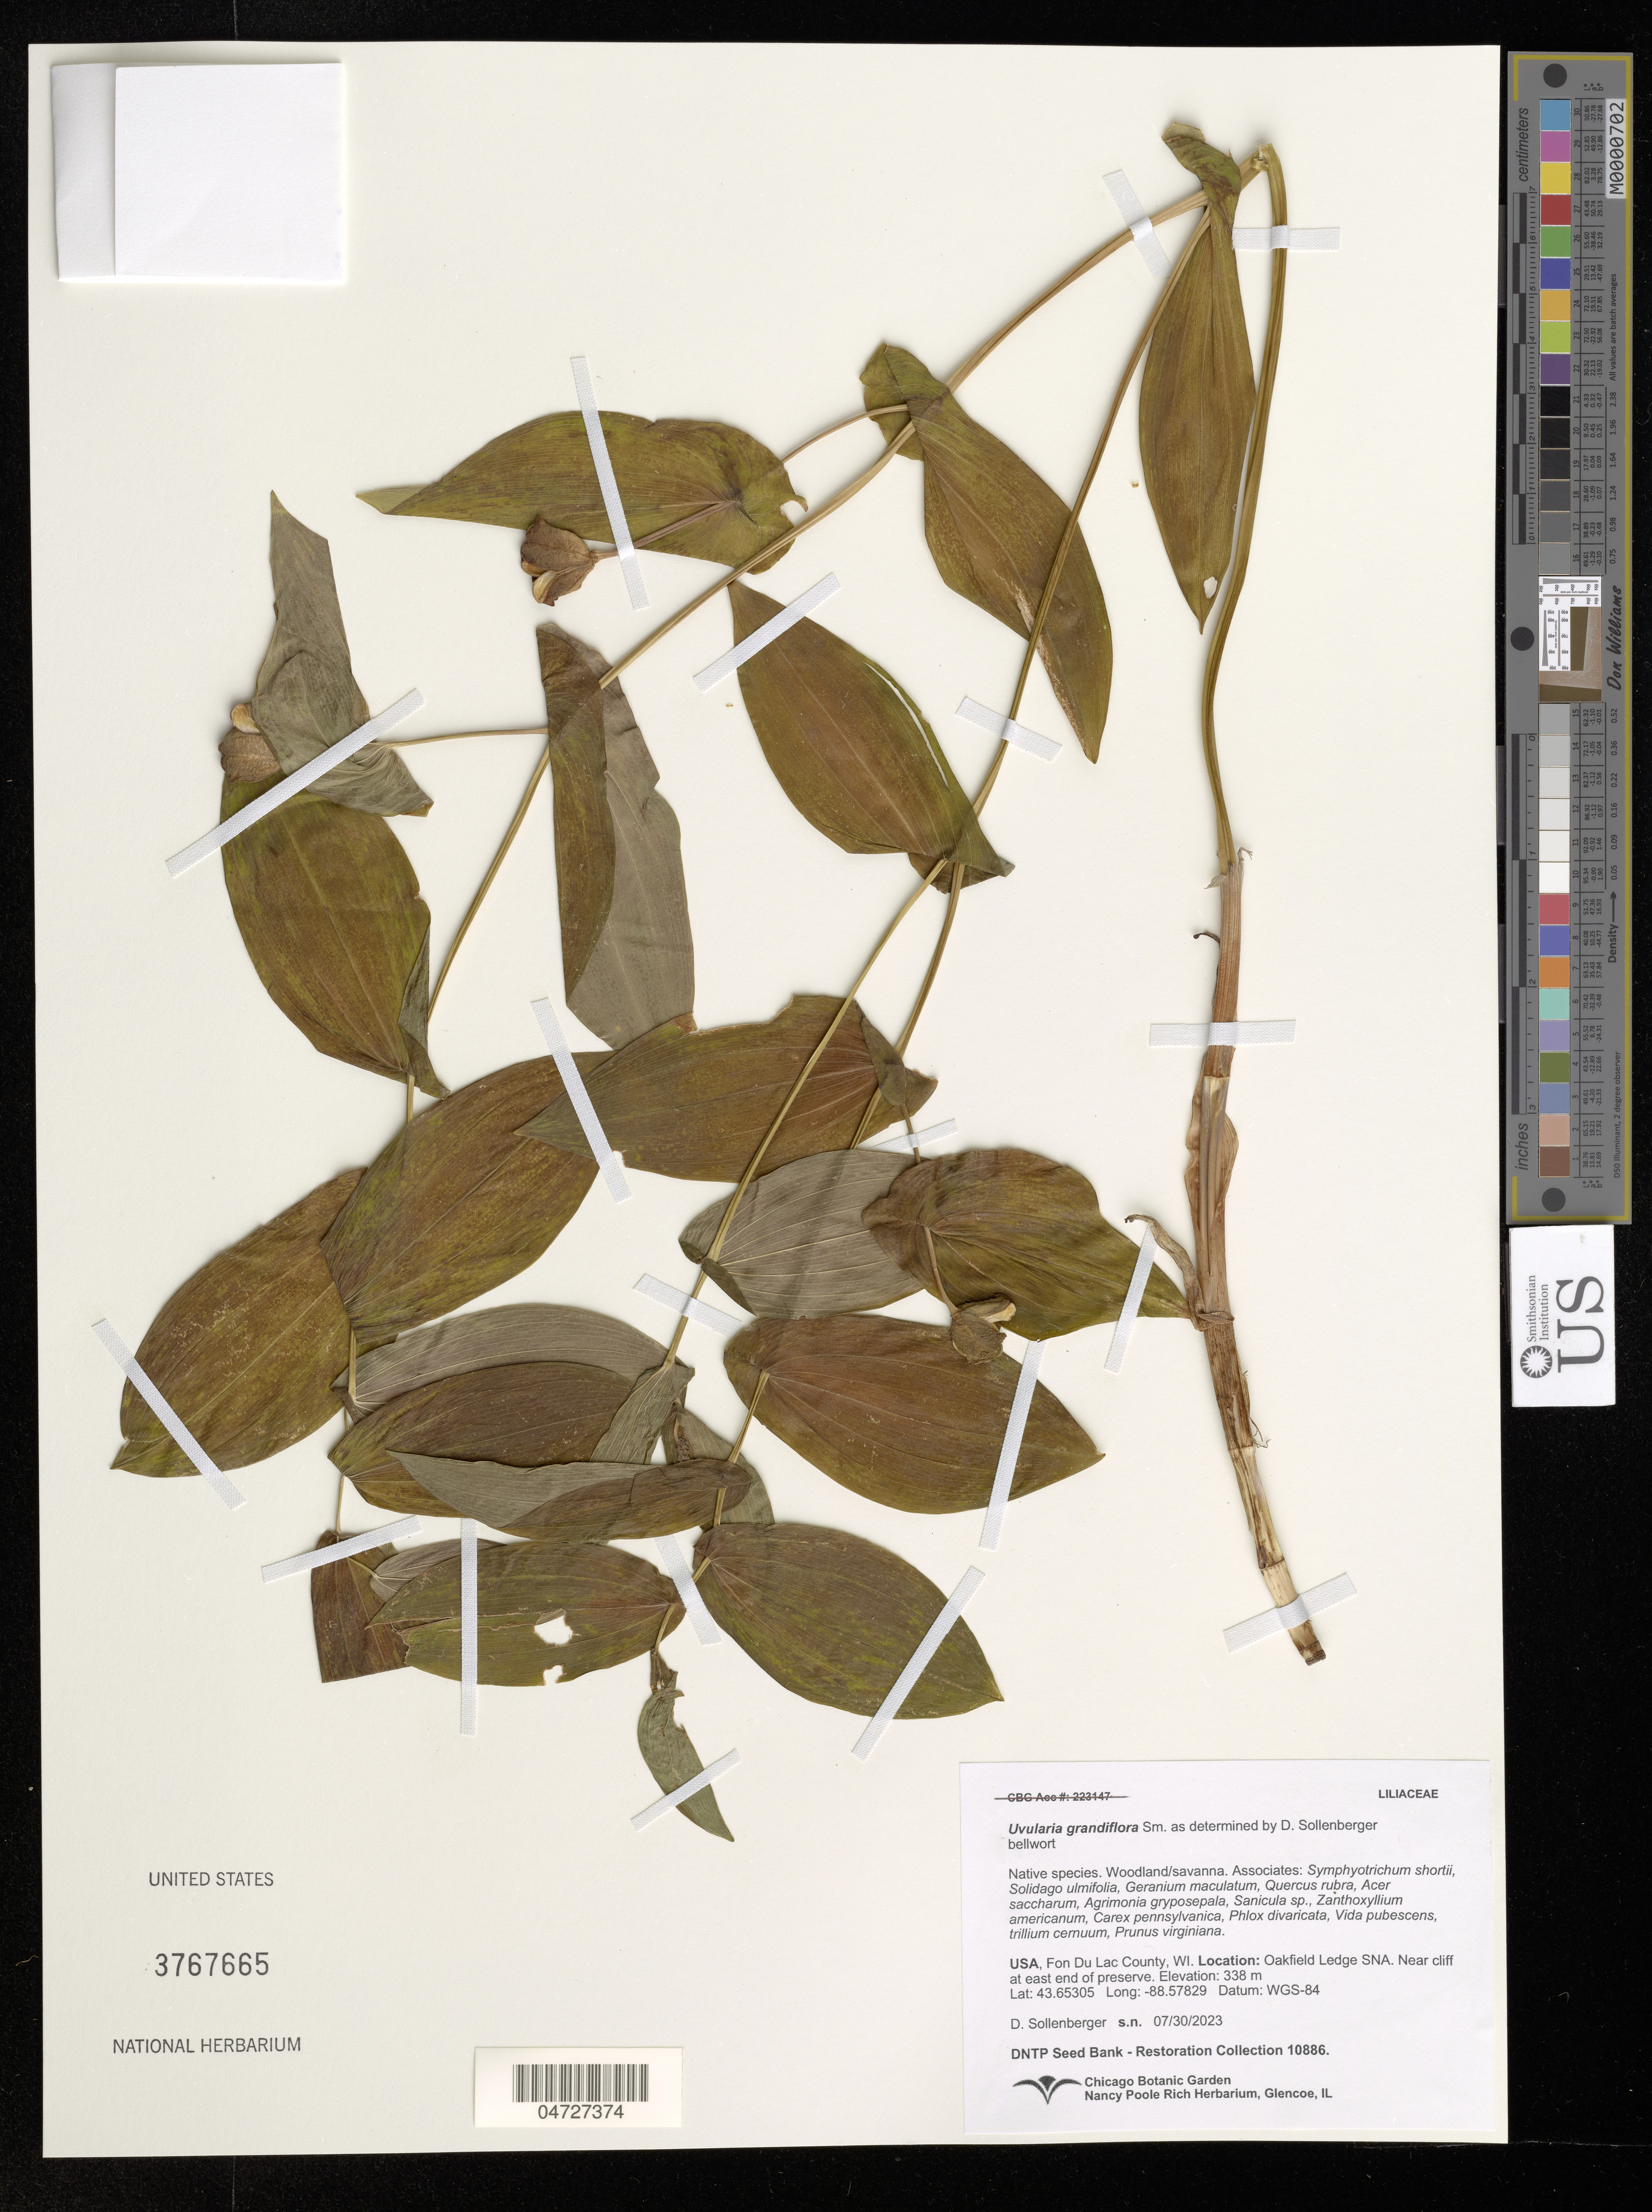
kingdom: Plantae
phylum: Tracheophyta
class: Liliopsida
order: Liliales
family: Colchicaceae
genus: Uvularia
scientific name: Uvularia grandiflora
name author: Sm.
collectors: D. Sollenberger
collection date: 2023-07-30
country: United States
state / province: Wisconsin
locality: Fon Du Lac County. Oakfield Ledge SNA. Near cliff at east end of preserve.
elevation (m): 338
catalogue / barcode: US 3767665